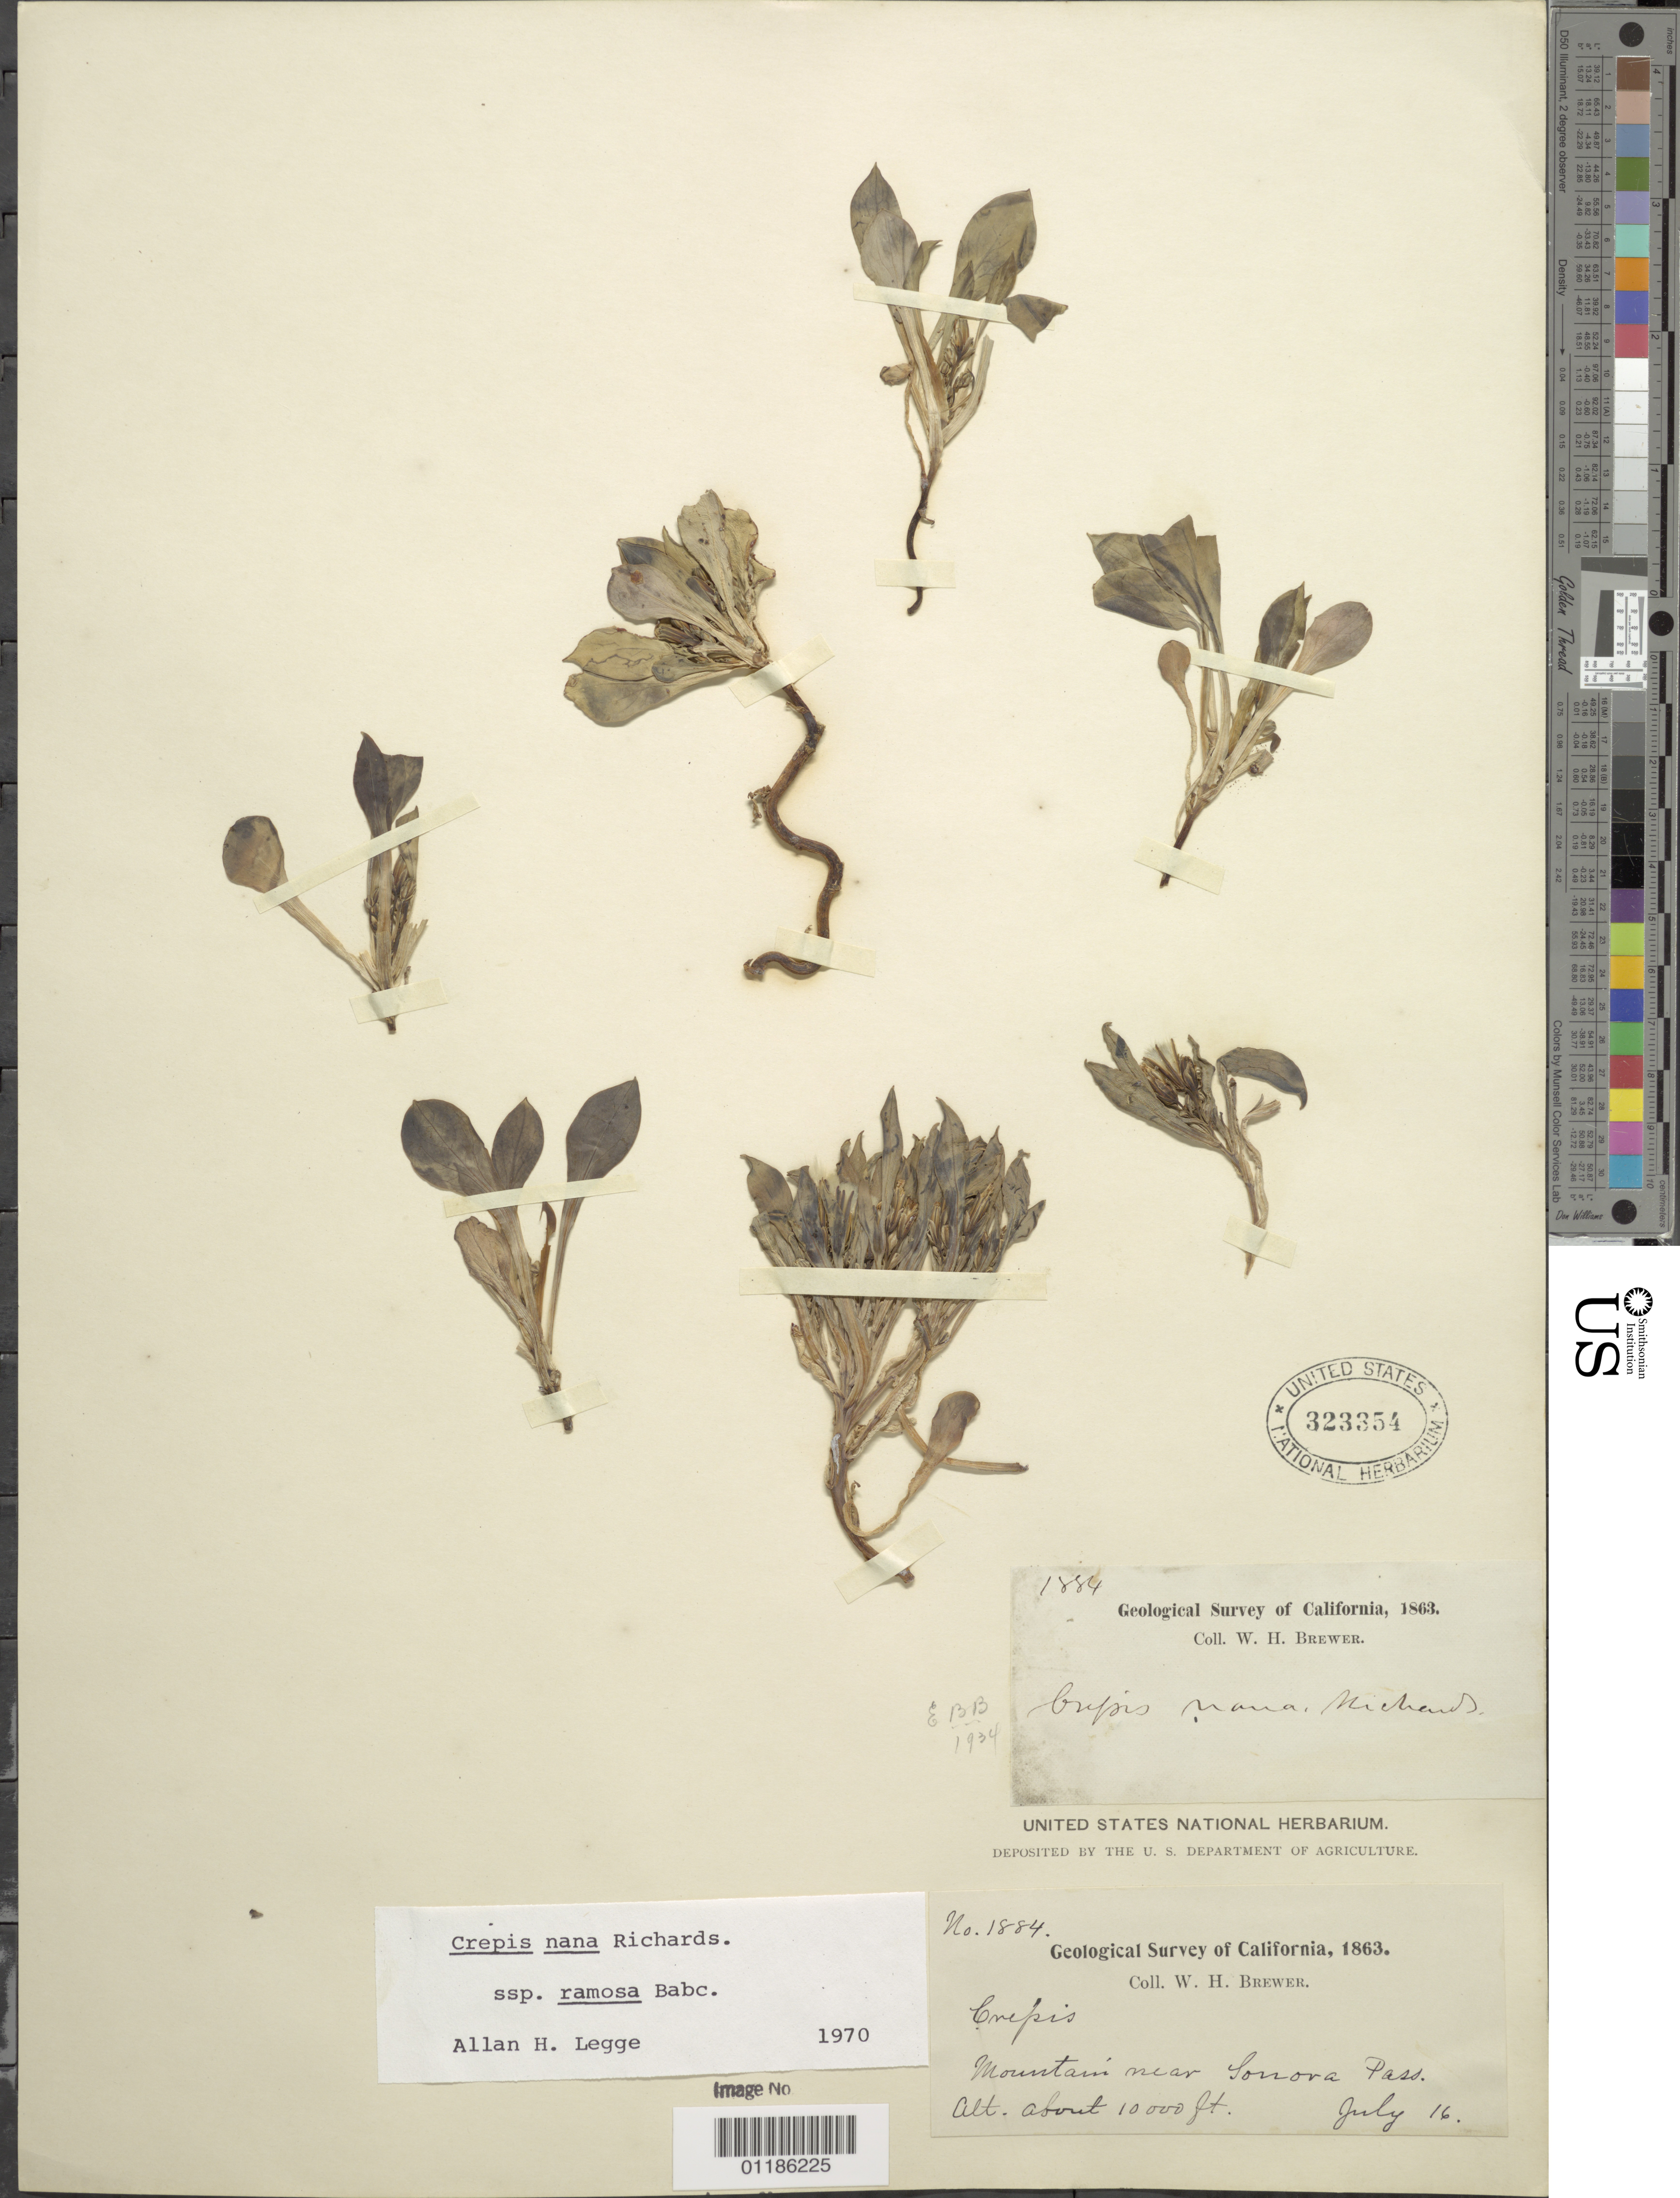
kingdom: Plantae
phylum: Tracheophyta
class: Magnoliopsida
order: Asterales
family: Asteraceae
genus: Askellia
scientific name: Askellia pygmaea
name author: (Ledeb.) Sennikov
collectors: W. H. Brewer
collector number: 1884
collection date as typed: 16 Jul 1863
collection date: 1863-07-16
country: United States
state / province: California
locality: Sonora Pass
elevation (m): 3048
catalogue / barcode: US 323354